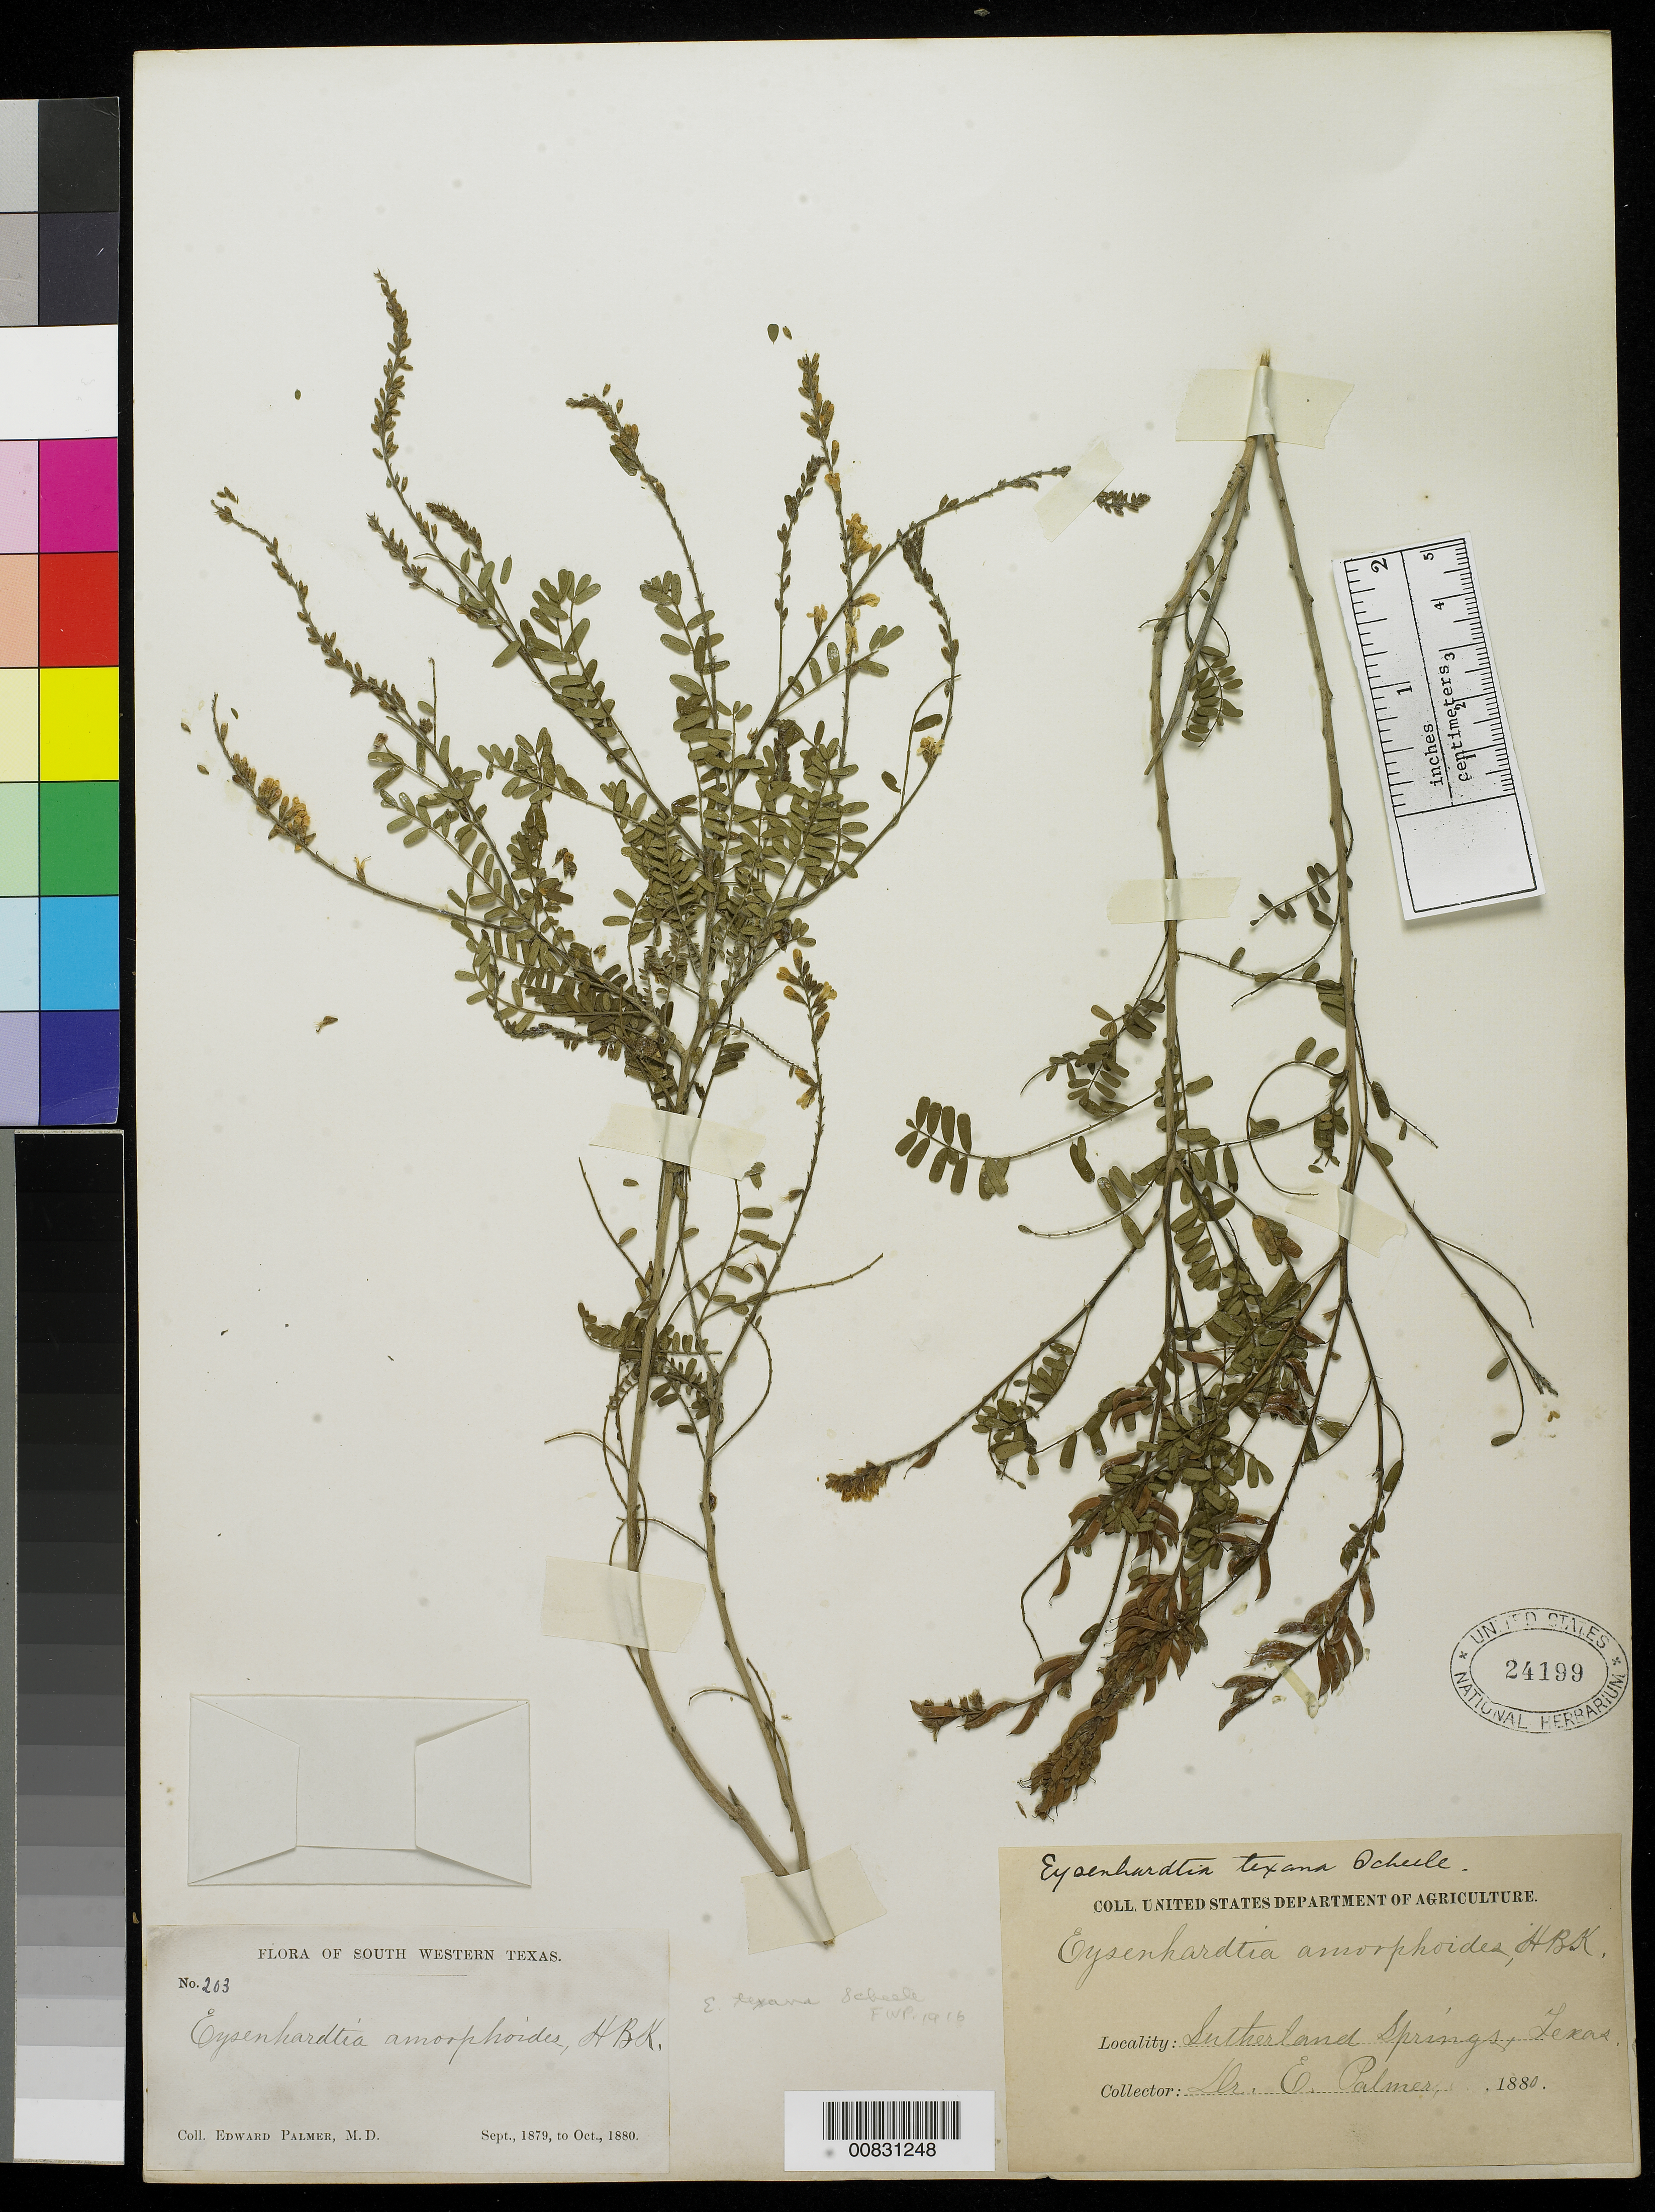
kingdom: Plantae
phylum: Tracheophyta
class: Magnoliopsida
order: Fabales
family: Fabaceae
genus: Eysenhardtia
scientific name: Eysenhardtia texana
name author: Scheele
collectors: E. Palmer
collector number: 203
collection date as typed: Sep 1879 to -- Oct 1880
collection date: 1879-09/1880-10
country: United States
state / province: Texas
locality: Sutherland Springs, South Western Texas.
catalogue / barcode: US 24199